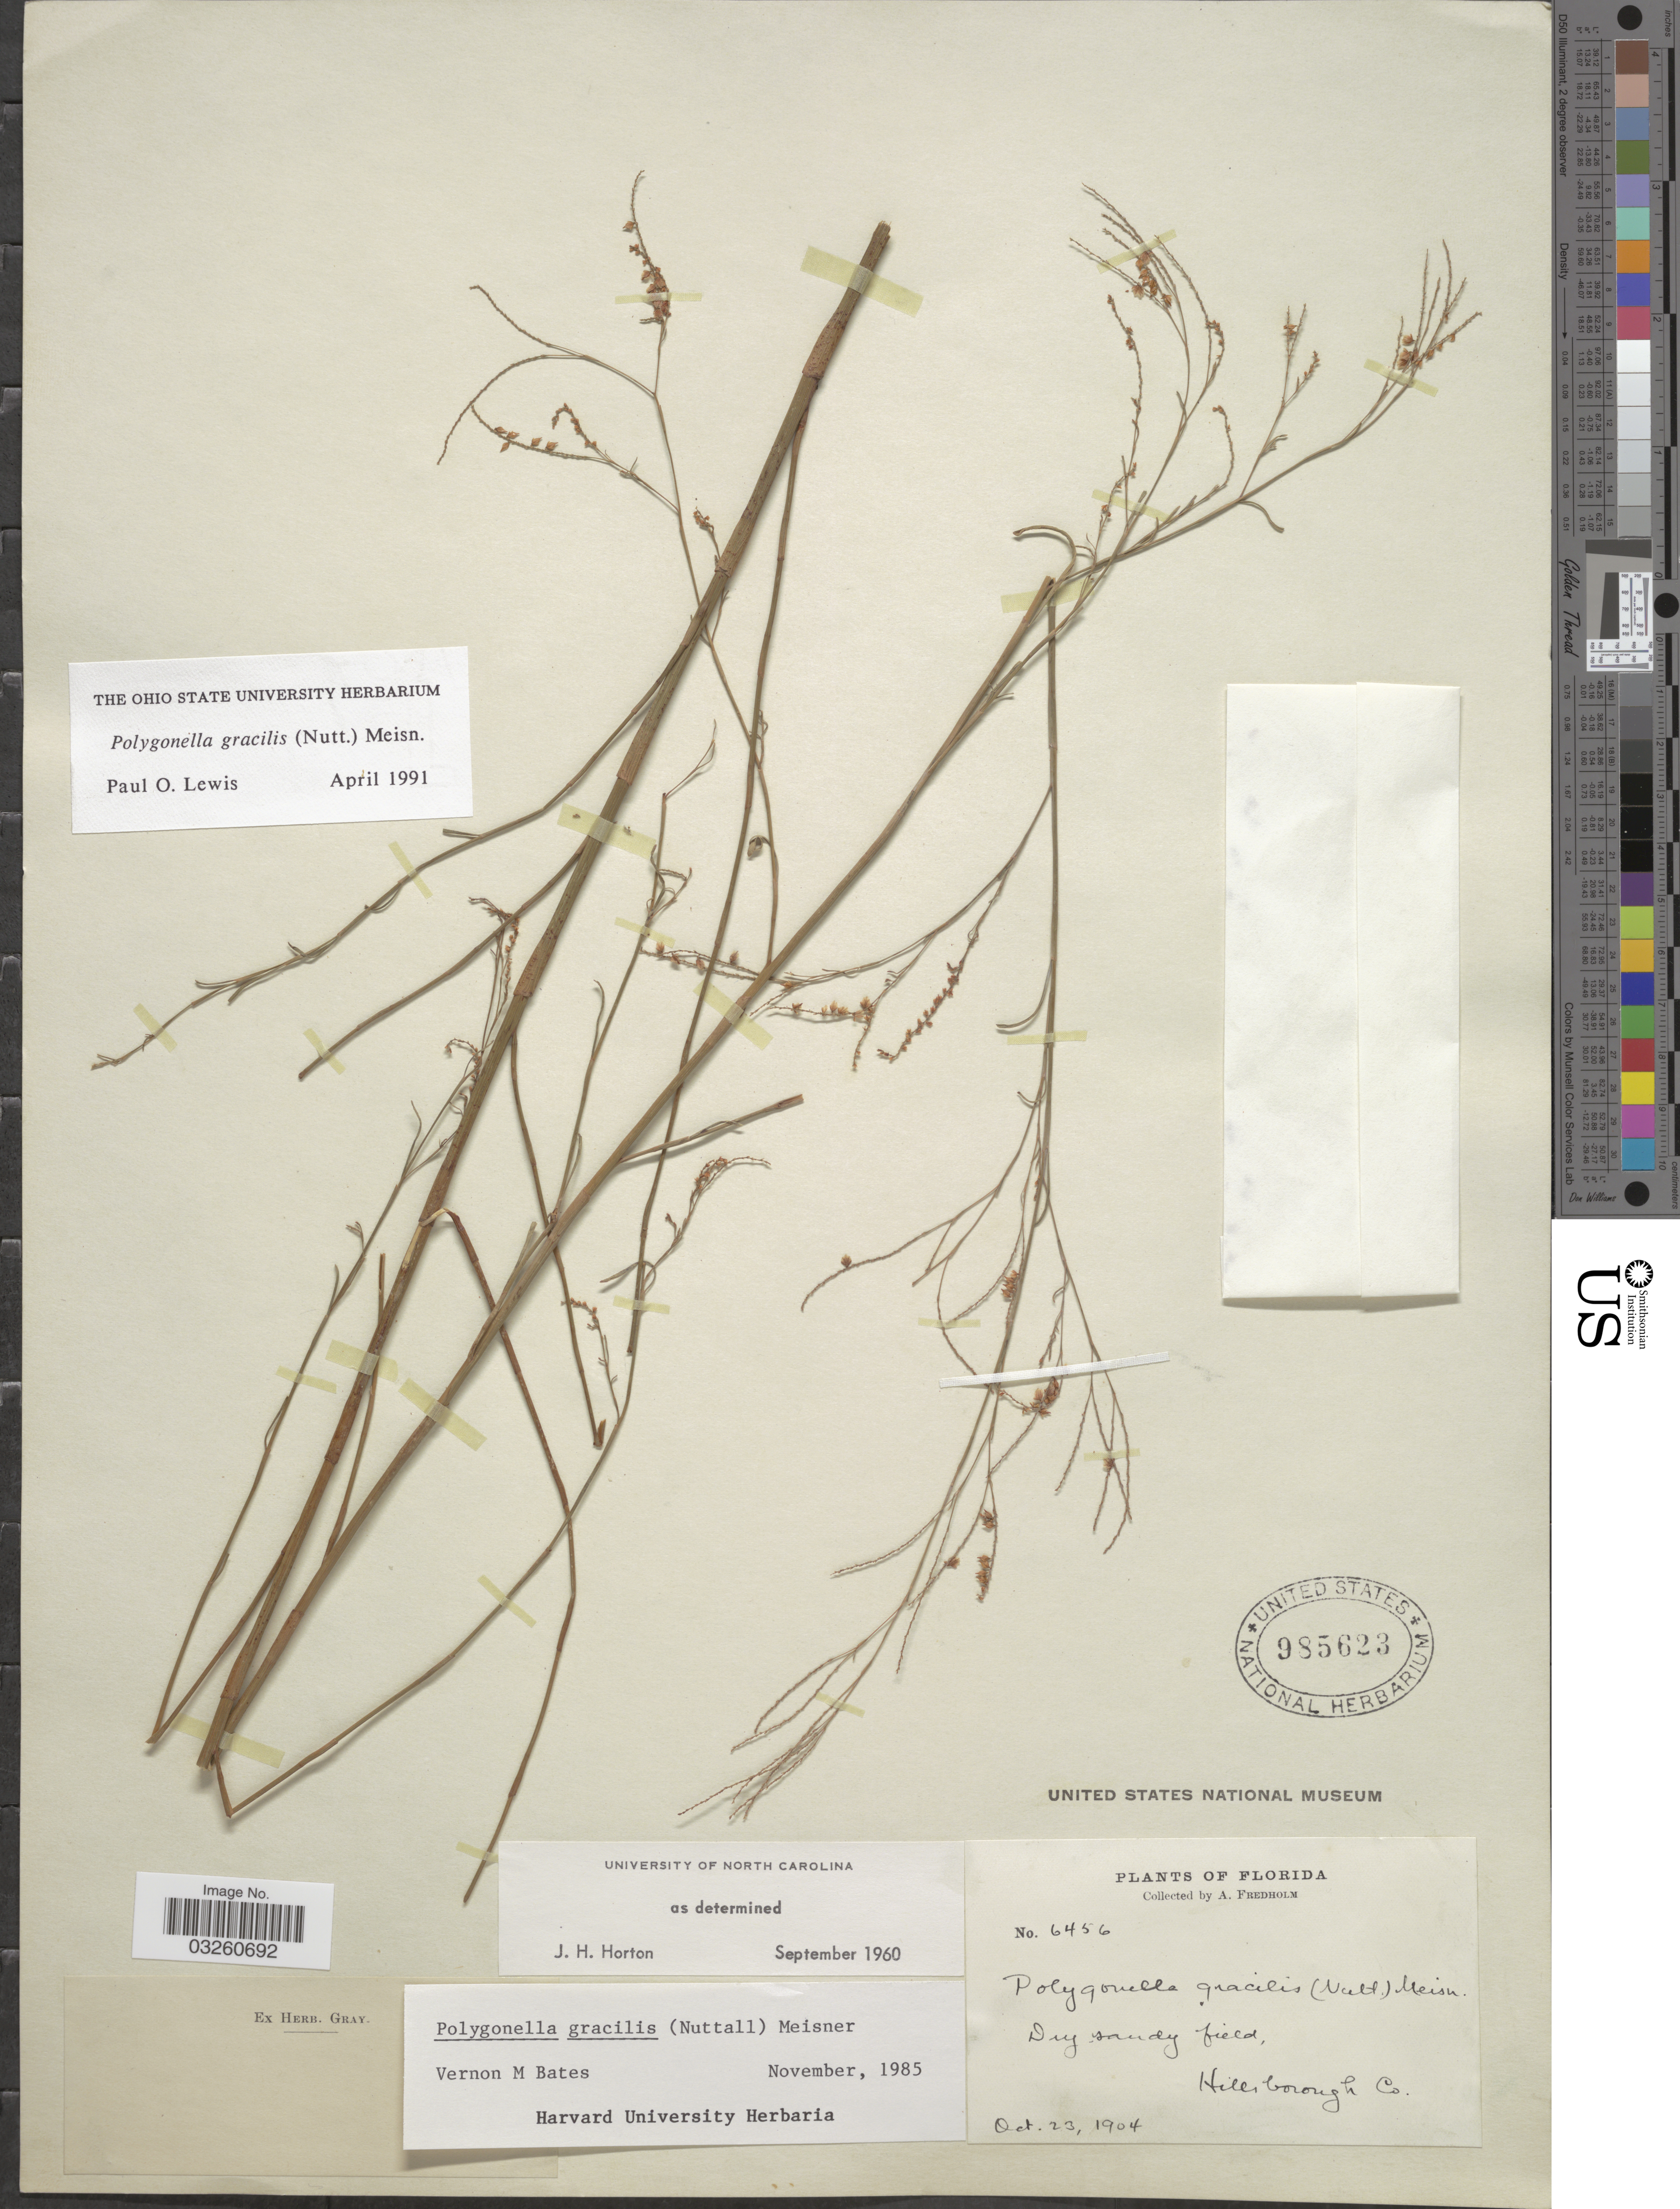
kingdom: Plantae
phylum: Tracheophyta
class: Magnoliopsida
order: Caryophyllales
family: Polygonaceae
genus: Polygonella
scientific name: Polygonella gracilis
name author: (Nutt.) Meisn.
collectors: A. Fredholm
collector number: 6456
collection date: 1904-10-23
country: United States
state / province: Florida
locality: Hillsborough Co.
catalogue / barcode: US 985623